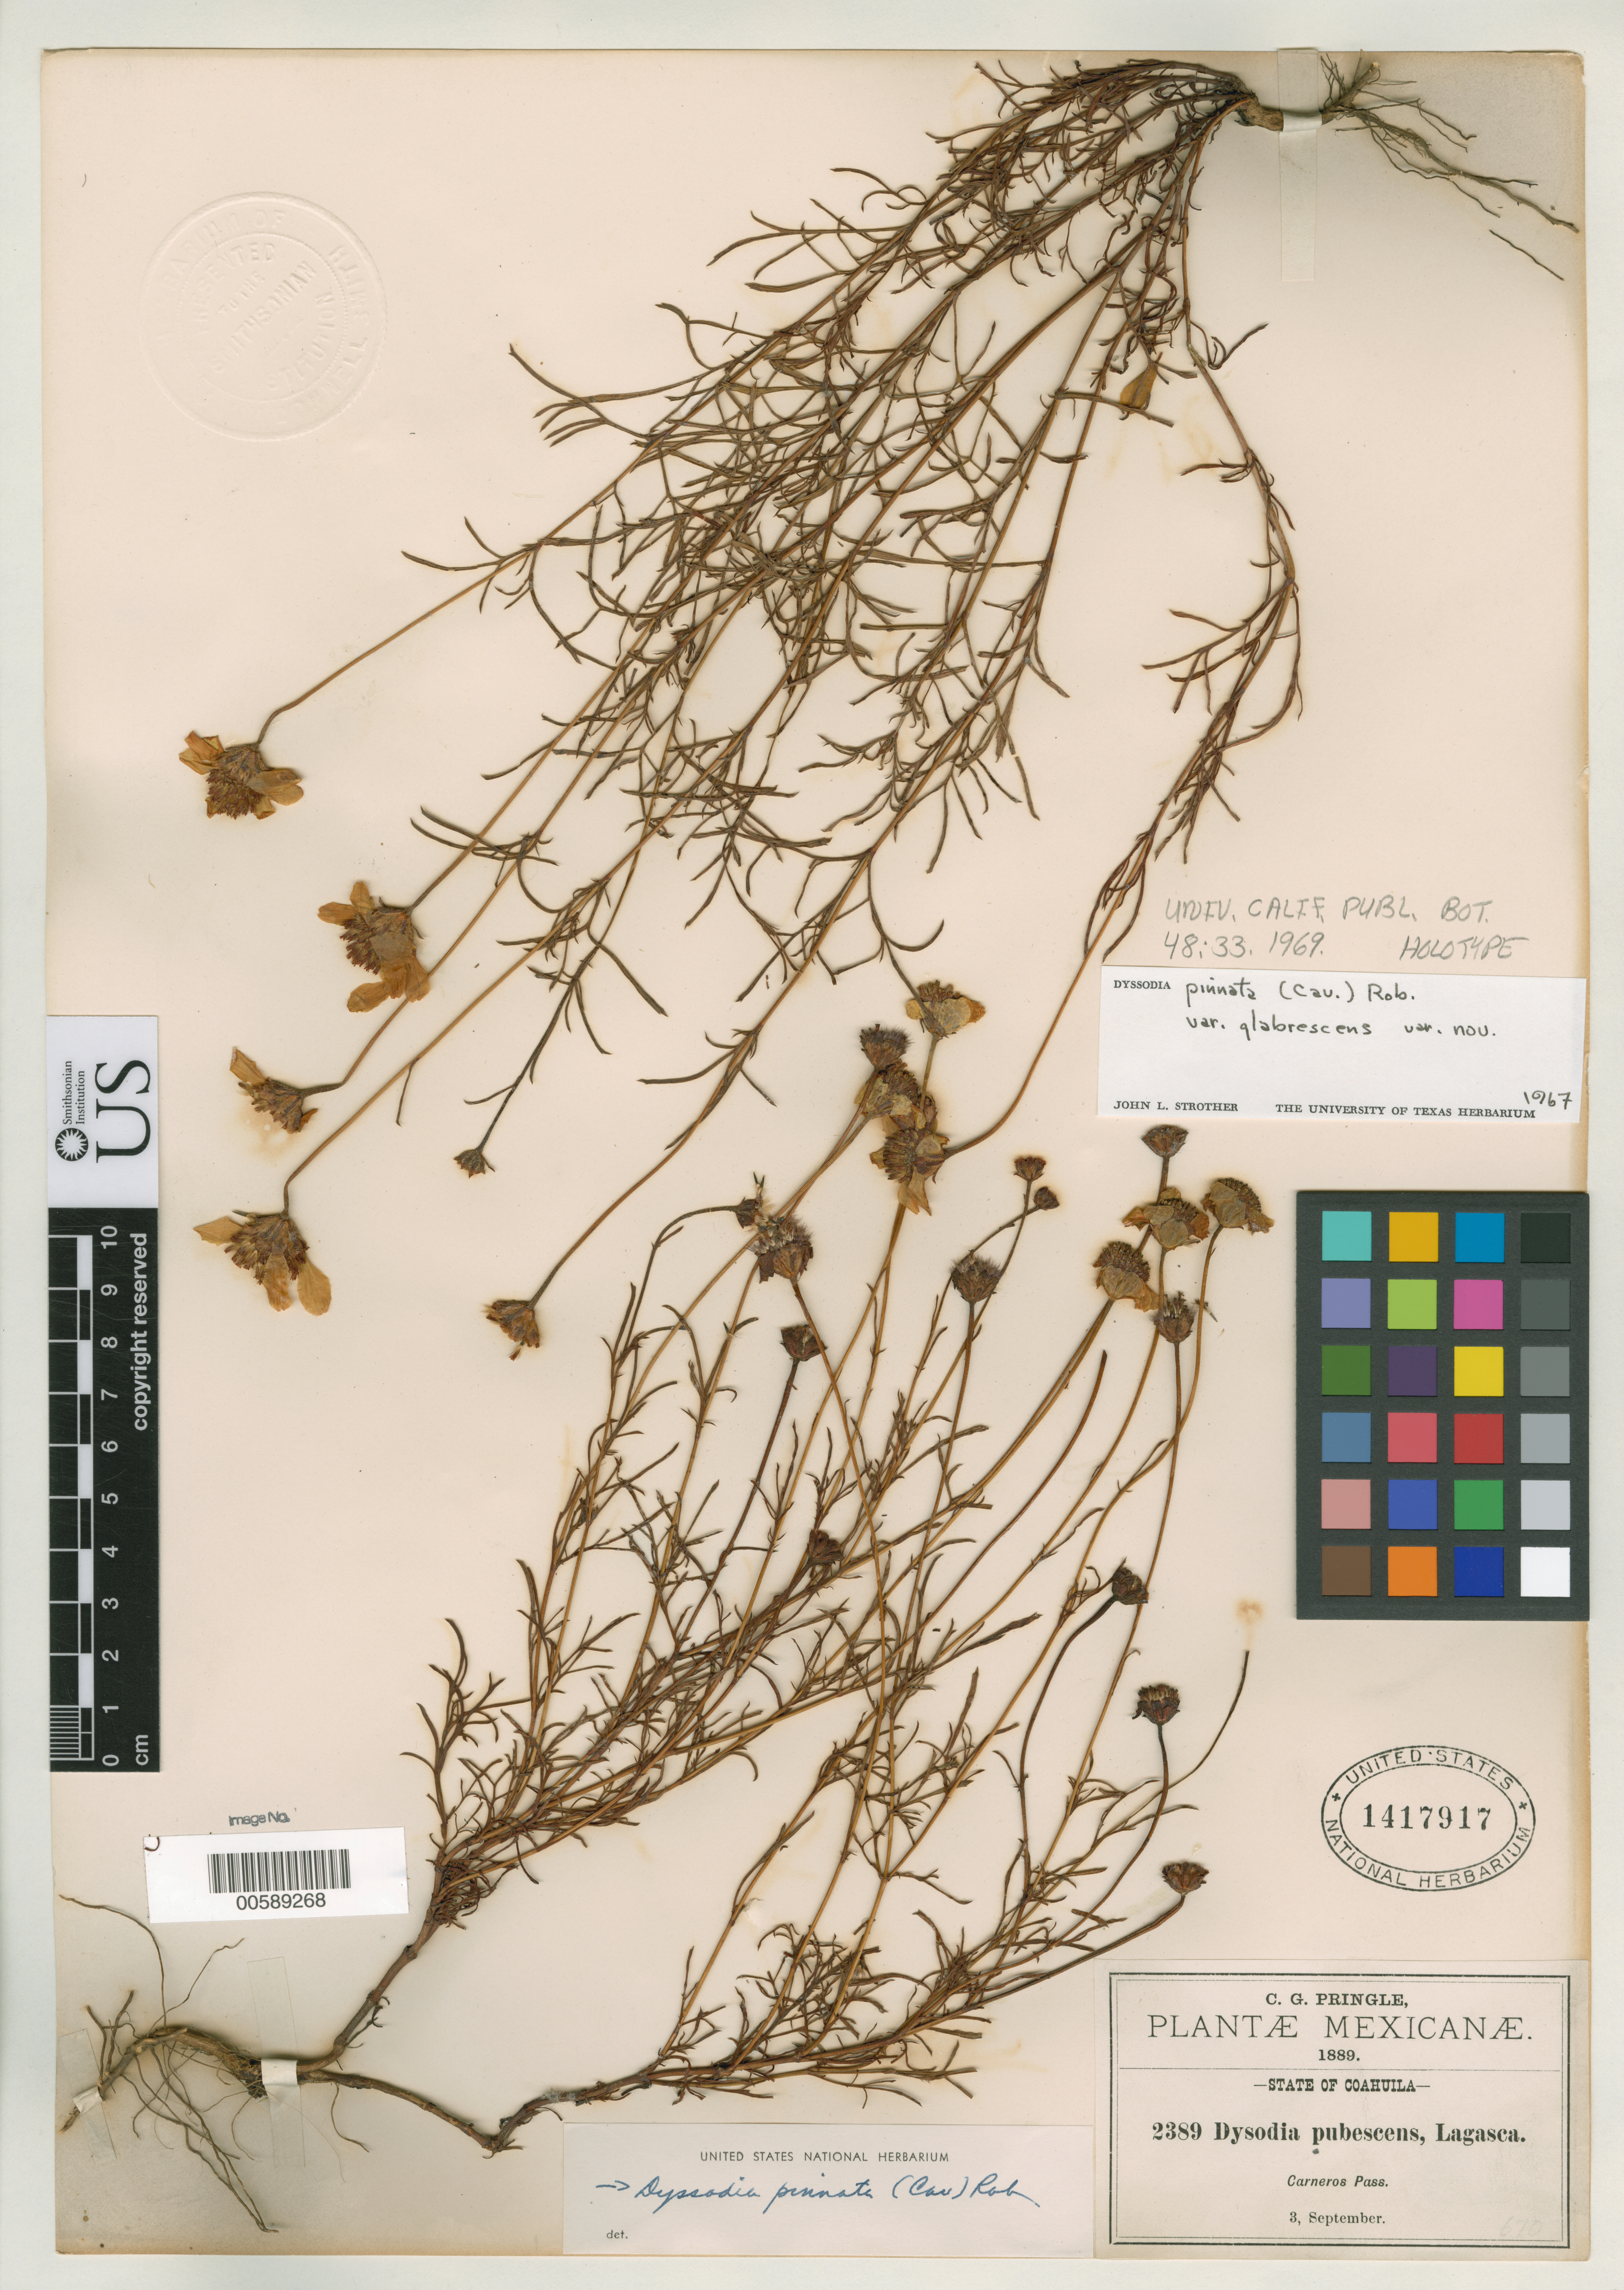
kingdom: Plantae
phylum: Tracheophyta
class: Magnoliopsida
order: Asterales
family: Asteraceae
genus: Dyssodia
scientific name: Dyssodia pinnata var. glabrescens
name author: Strother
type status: Holotype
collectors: C. G. Pringle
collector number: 2389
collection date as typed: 03 Sep 1889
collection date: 1889-09-03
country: Mexico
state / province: Coahuila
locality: Carneros Pass.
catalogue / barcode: US 1417917